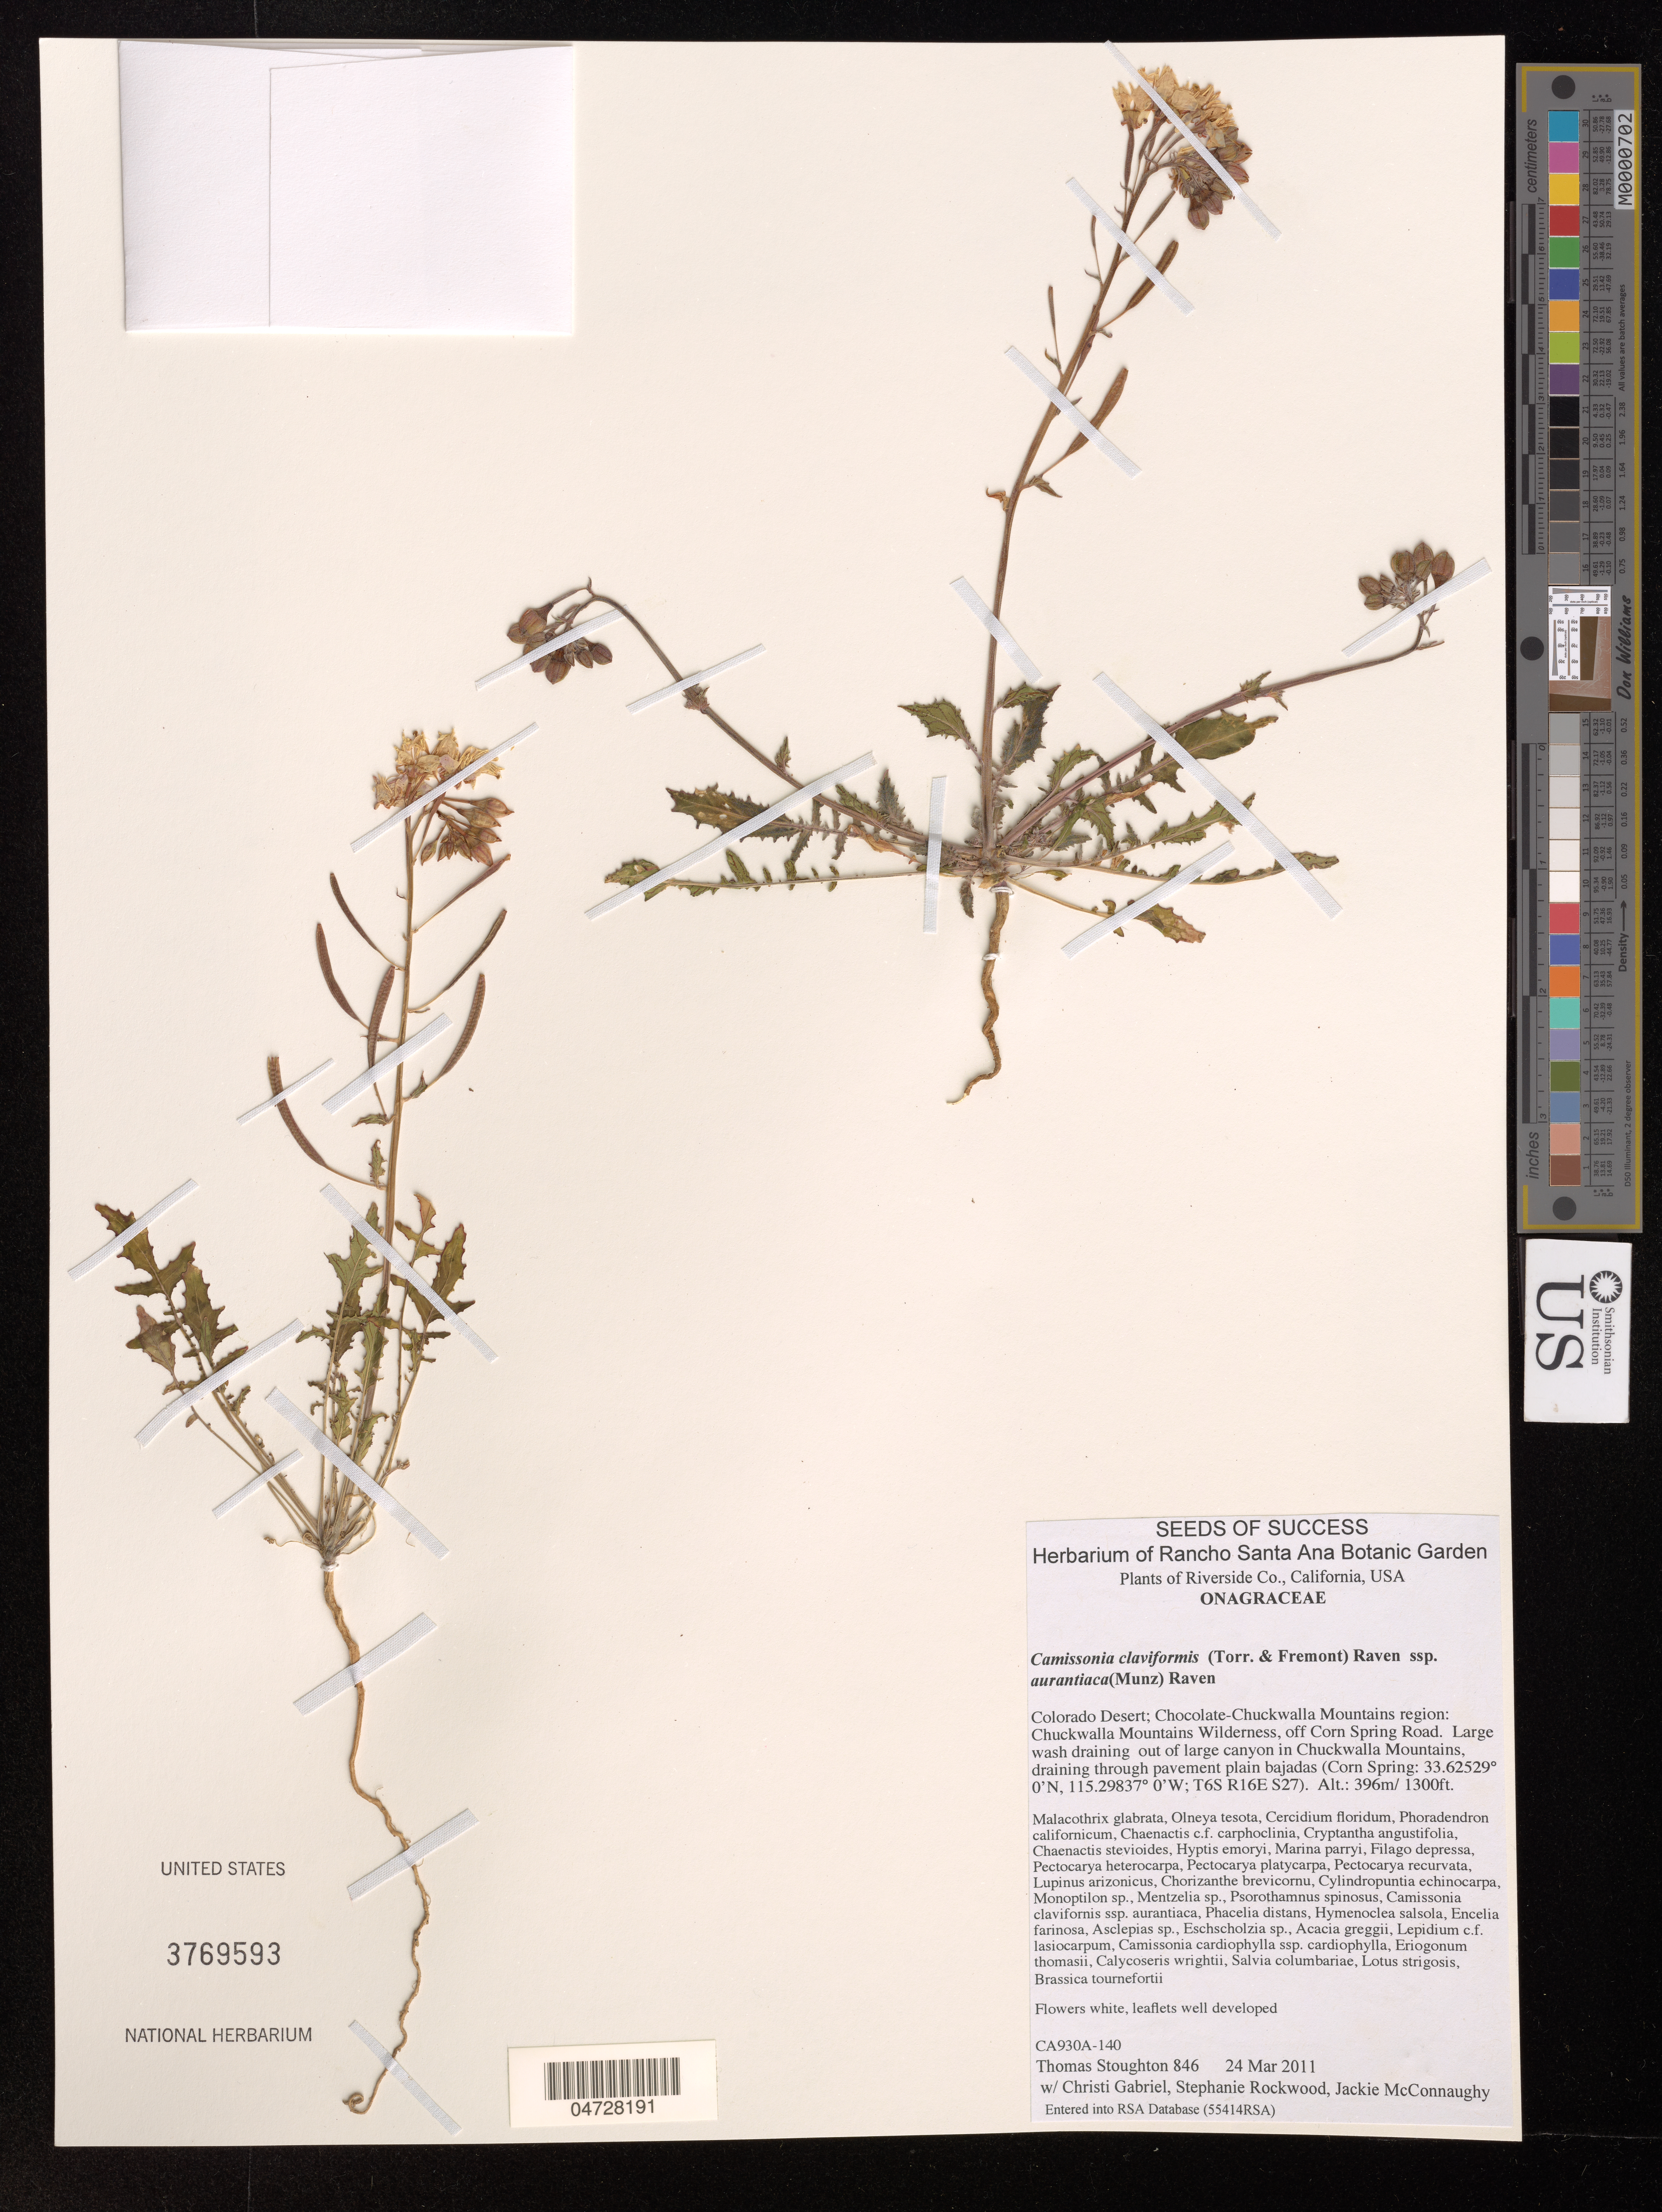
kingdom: Plantae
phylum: Tracheophyta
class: Magnoliopsida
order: Myrtales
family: Onagraceae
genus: Camissonia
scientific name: Camissonia claviformis subsp. aurantiaca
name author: (S. Watson) P.H. Raven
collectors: T. Stoughton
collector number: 846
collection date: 2011-03-24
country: United States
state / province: Colorado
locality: Chocolate-Chuckwalla Mountains region: Chuckwalla Mountains Wilderness, off Corn Spring Road. Large wash draining out of large canyon in Chuckwalla Mountains.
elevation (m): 396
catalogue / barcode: US 3769593